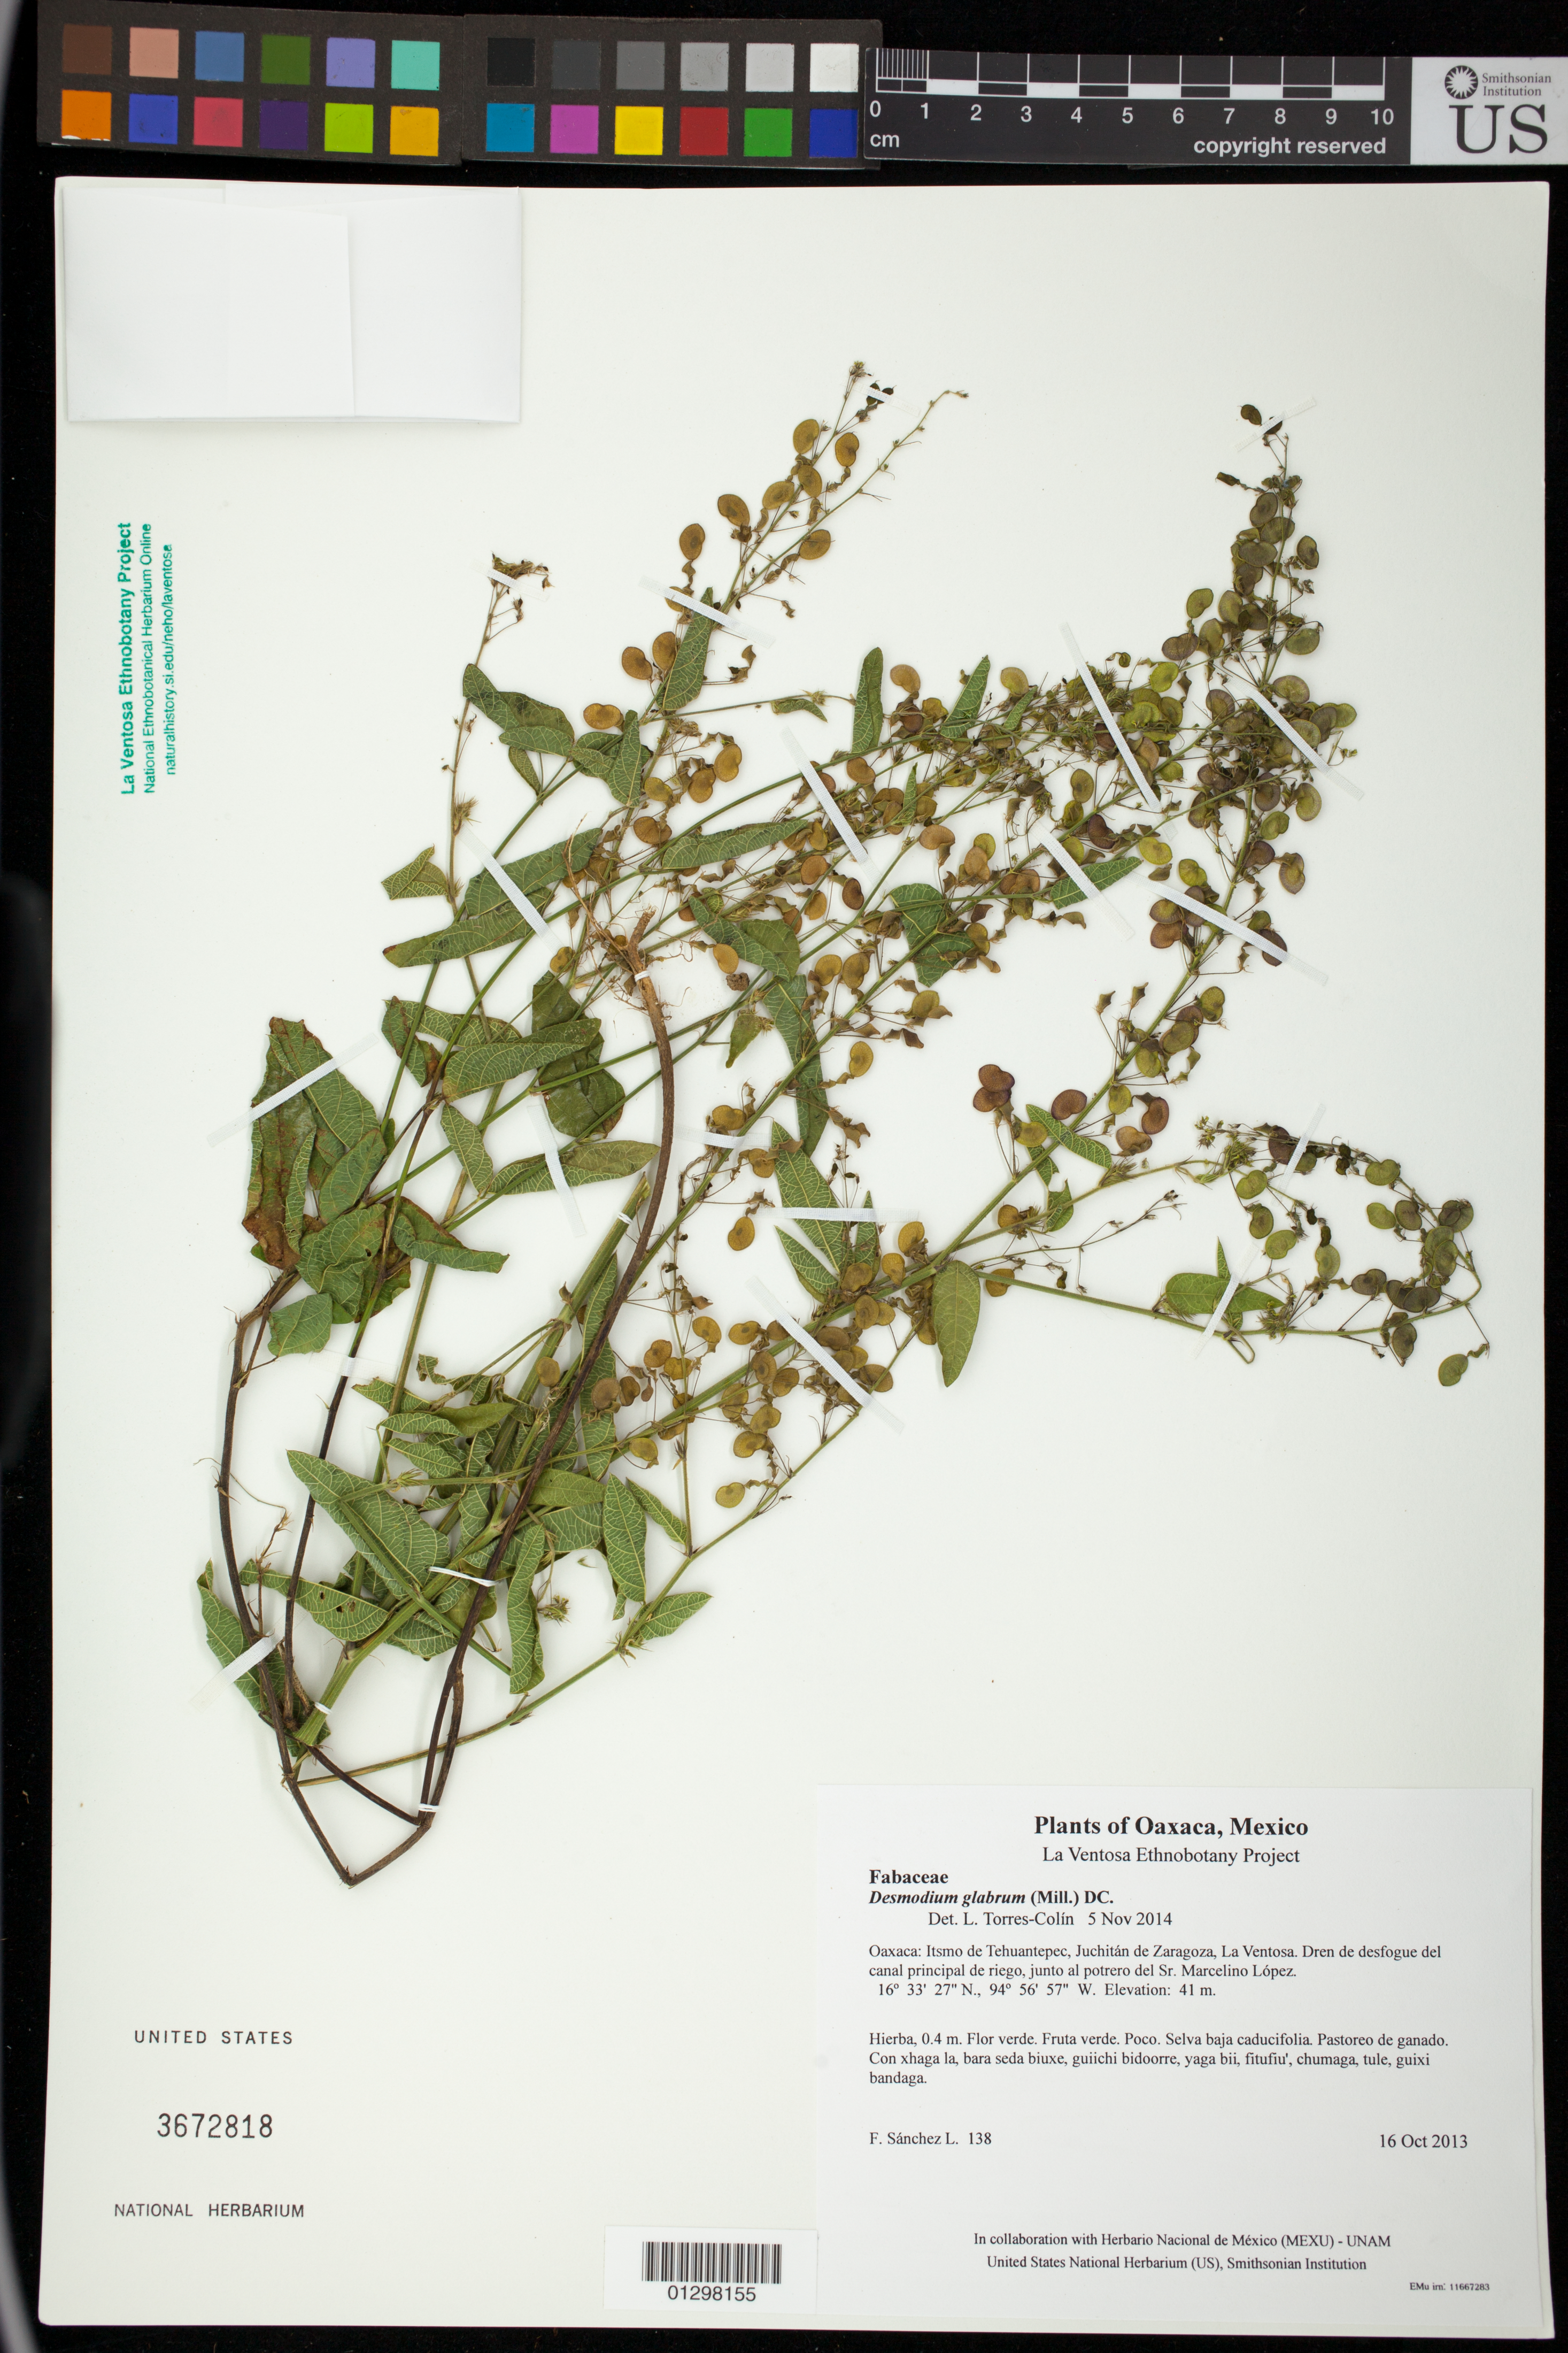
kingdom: Plantae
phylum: Tracheophyta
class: Magnoliopsida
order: Fabales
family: Fabaceae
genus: Desmodium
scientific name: Desmodium glabrum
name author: (Mill.) DC.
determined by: Torres-Colín, Leticia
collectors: F. Sánchez L.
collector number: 138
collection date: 2013-10-16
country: Mexico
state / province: Oaxaca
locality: Itsmo de Tehuantepec, Juchitán de Zaragoza, La Ventosa. Dren de desfogue del canal principal de riego, junto al potrero del Sr. Marcelino López.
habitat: Selva baja caducifolia. Pastoreo de ganado.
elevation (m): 41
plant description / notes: MEXU, US; Guixi bandaga. 0.4 m. Guie' naga'. Cuaananaxhi naga'. Caadxi.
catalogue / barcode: US 3672818